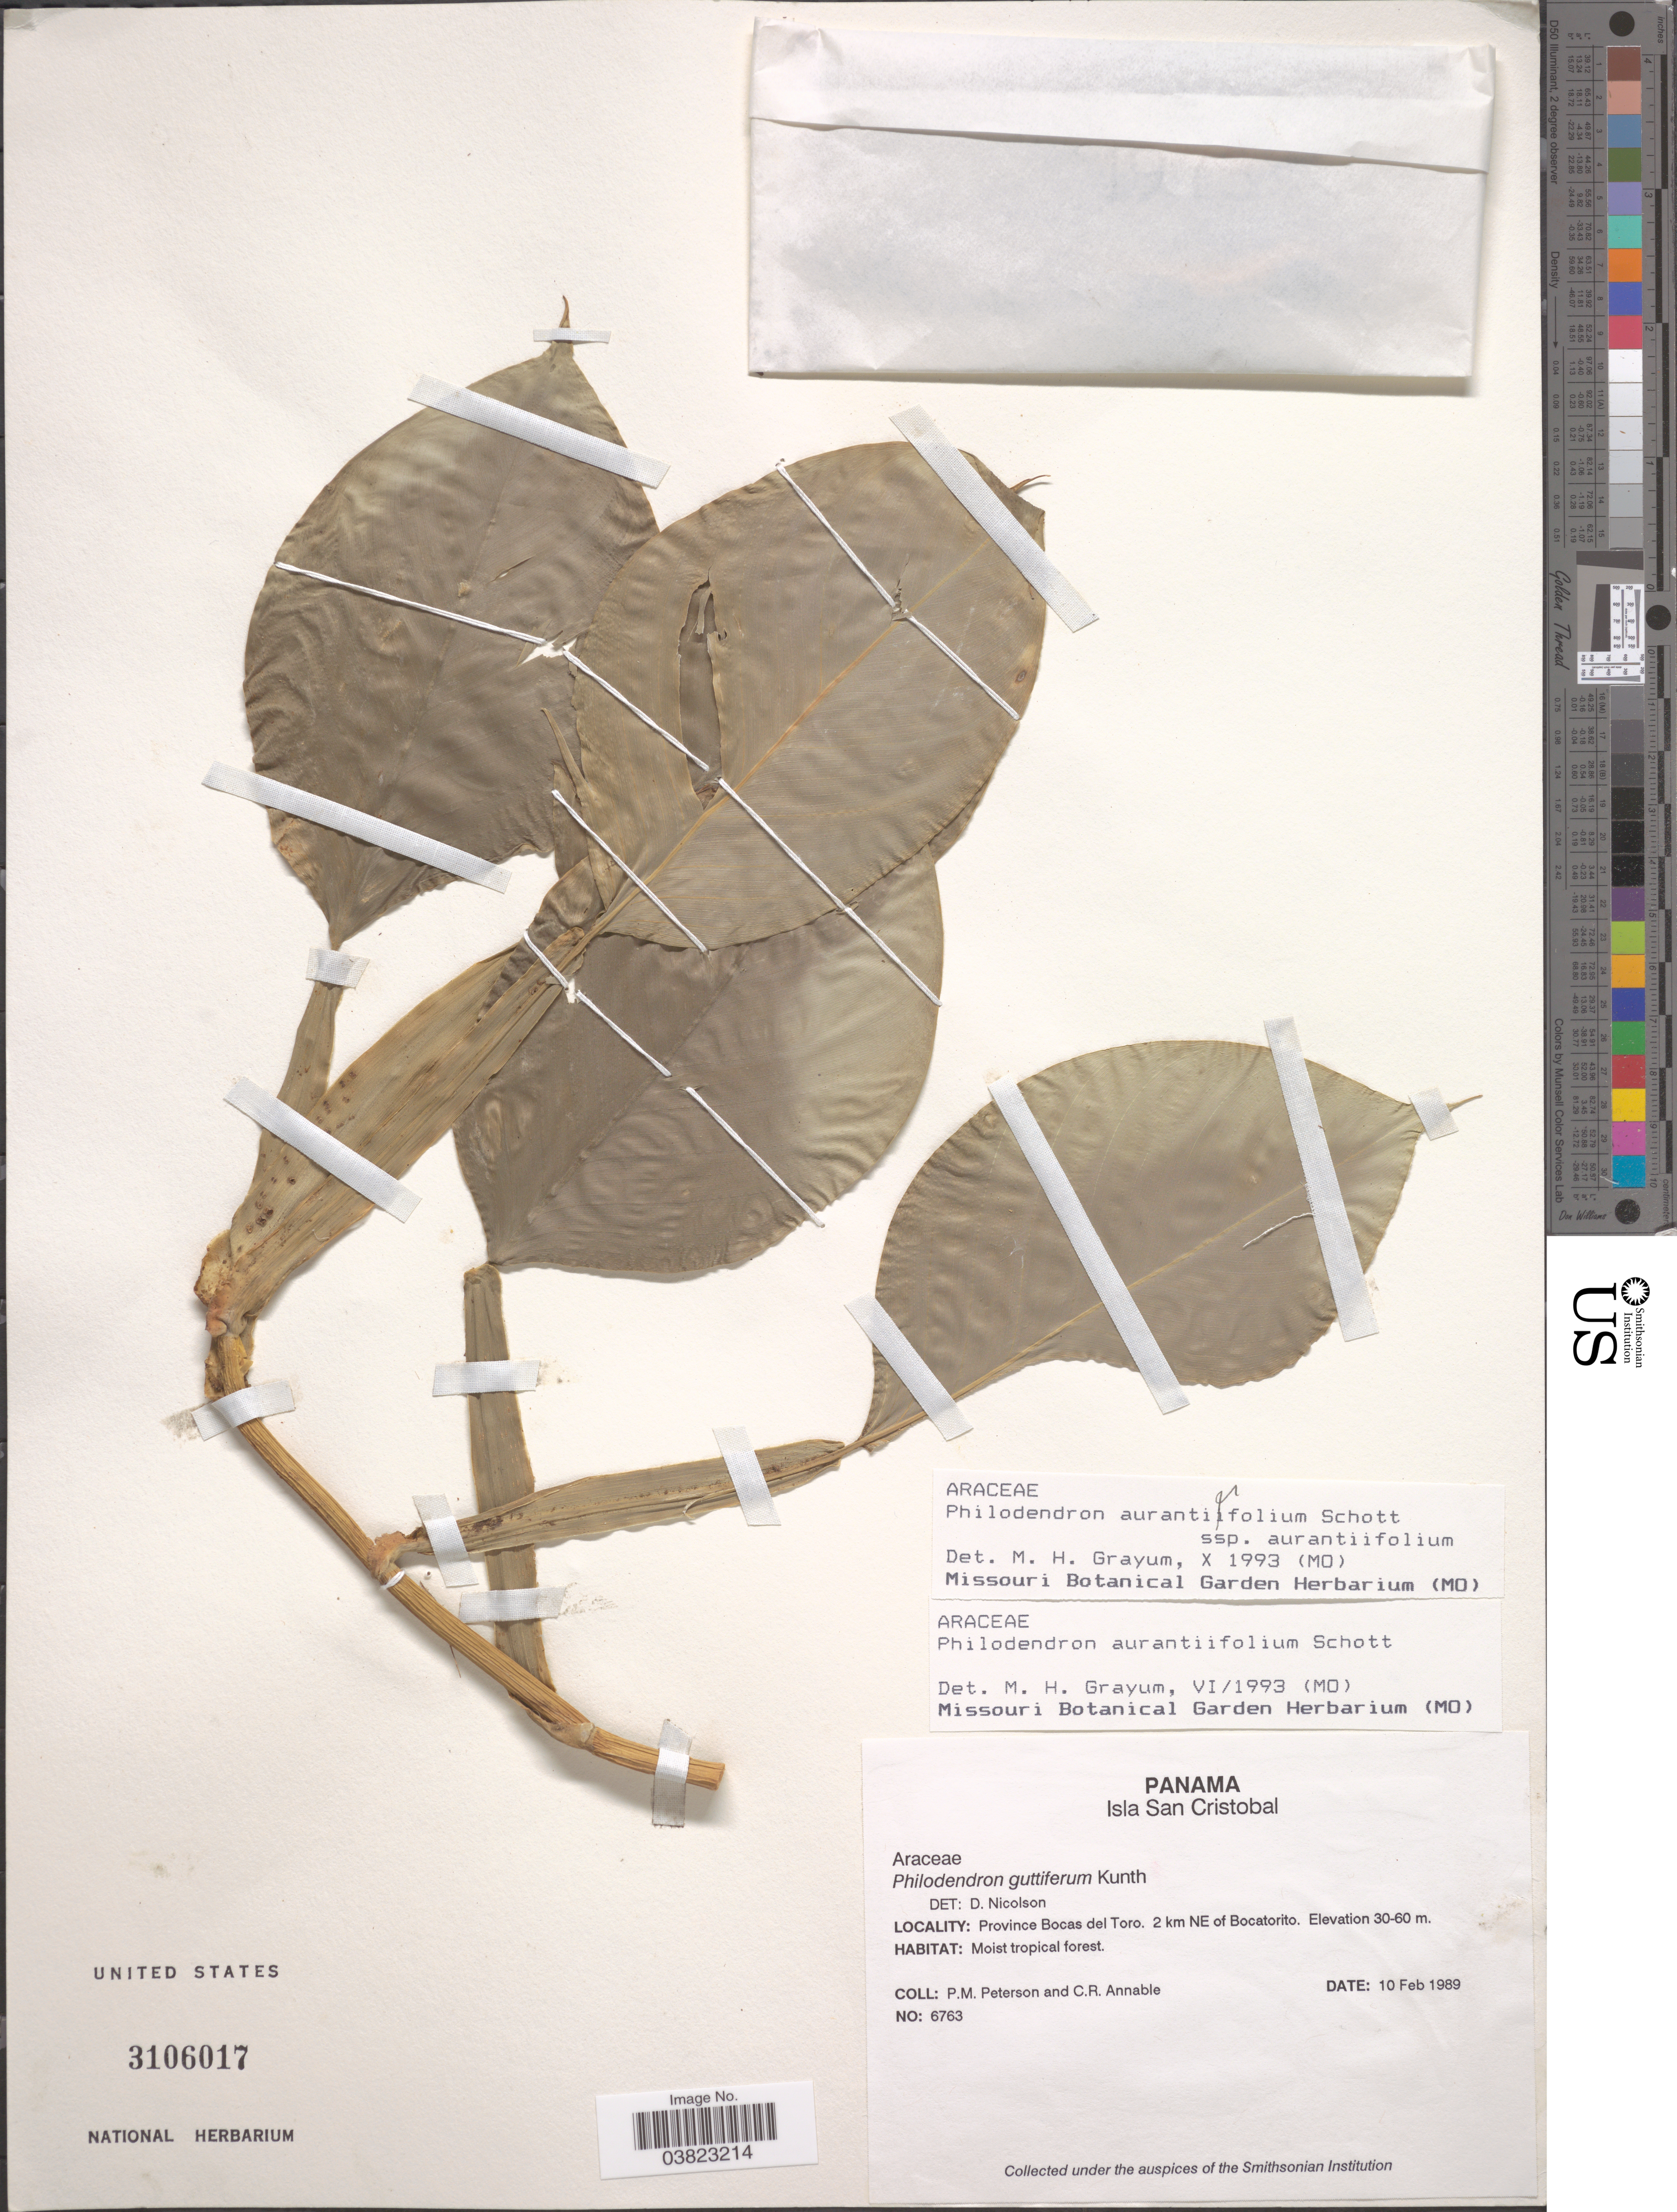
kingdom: Plantae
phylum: Tracheophyta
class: Liliopsida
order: Alismatales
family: Araceae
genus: Philodendron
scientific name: Philodendron aurantiifolium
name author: Schott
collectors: P. M. Peterson & C. R. Annable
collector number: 6763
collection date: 1989-02-10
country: Panama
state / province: Bocas del Toro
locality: Isla San Cristobal. 2 km NE of Bocatorito.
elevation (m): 30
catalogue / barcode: US 3106017